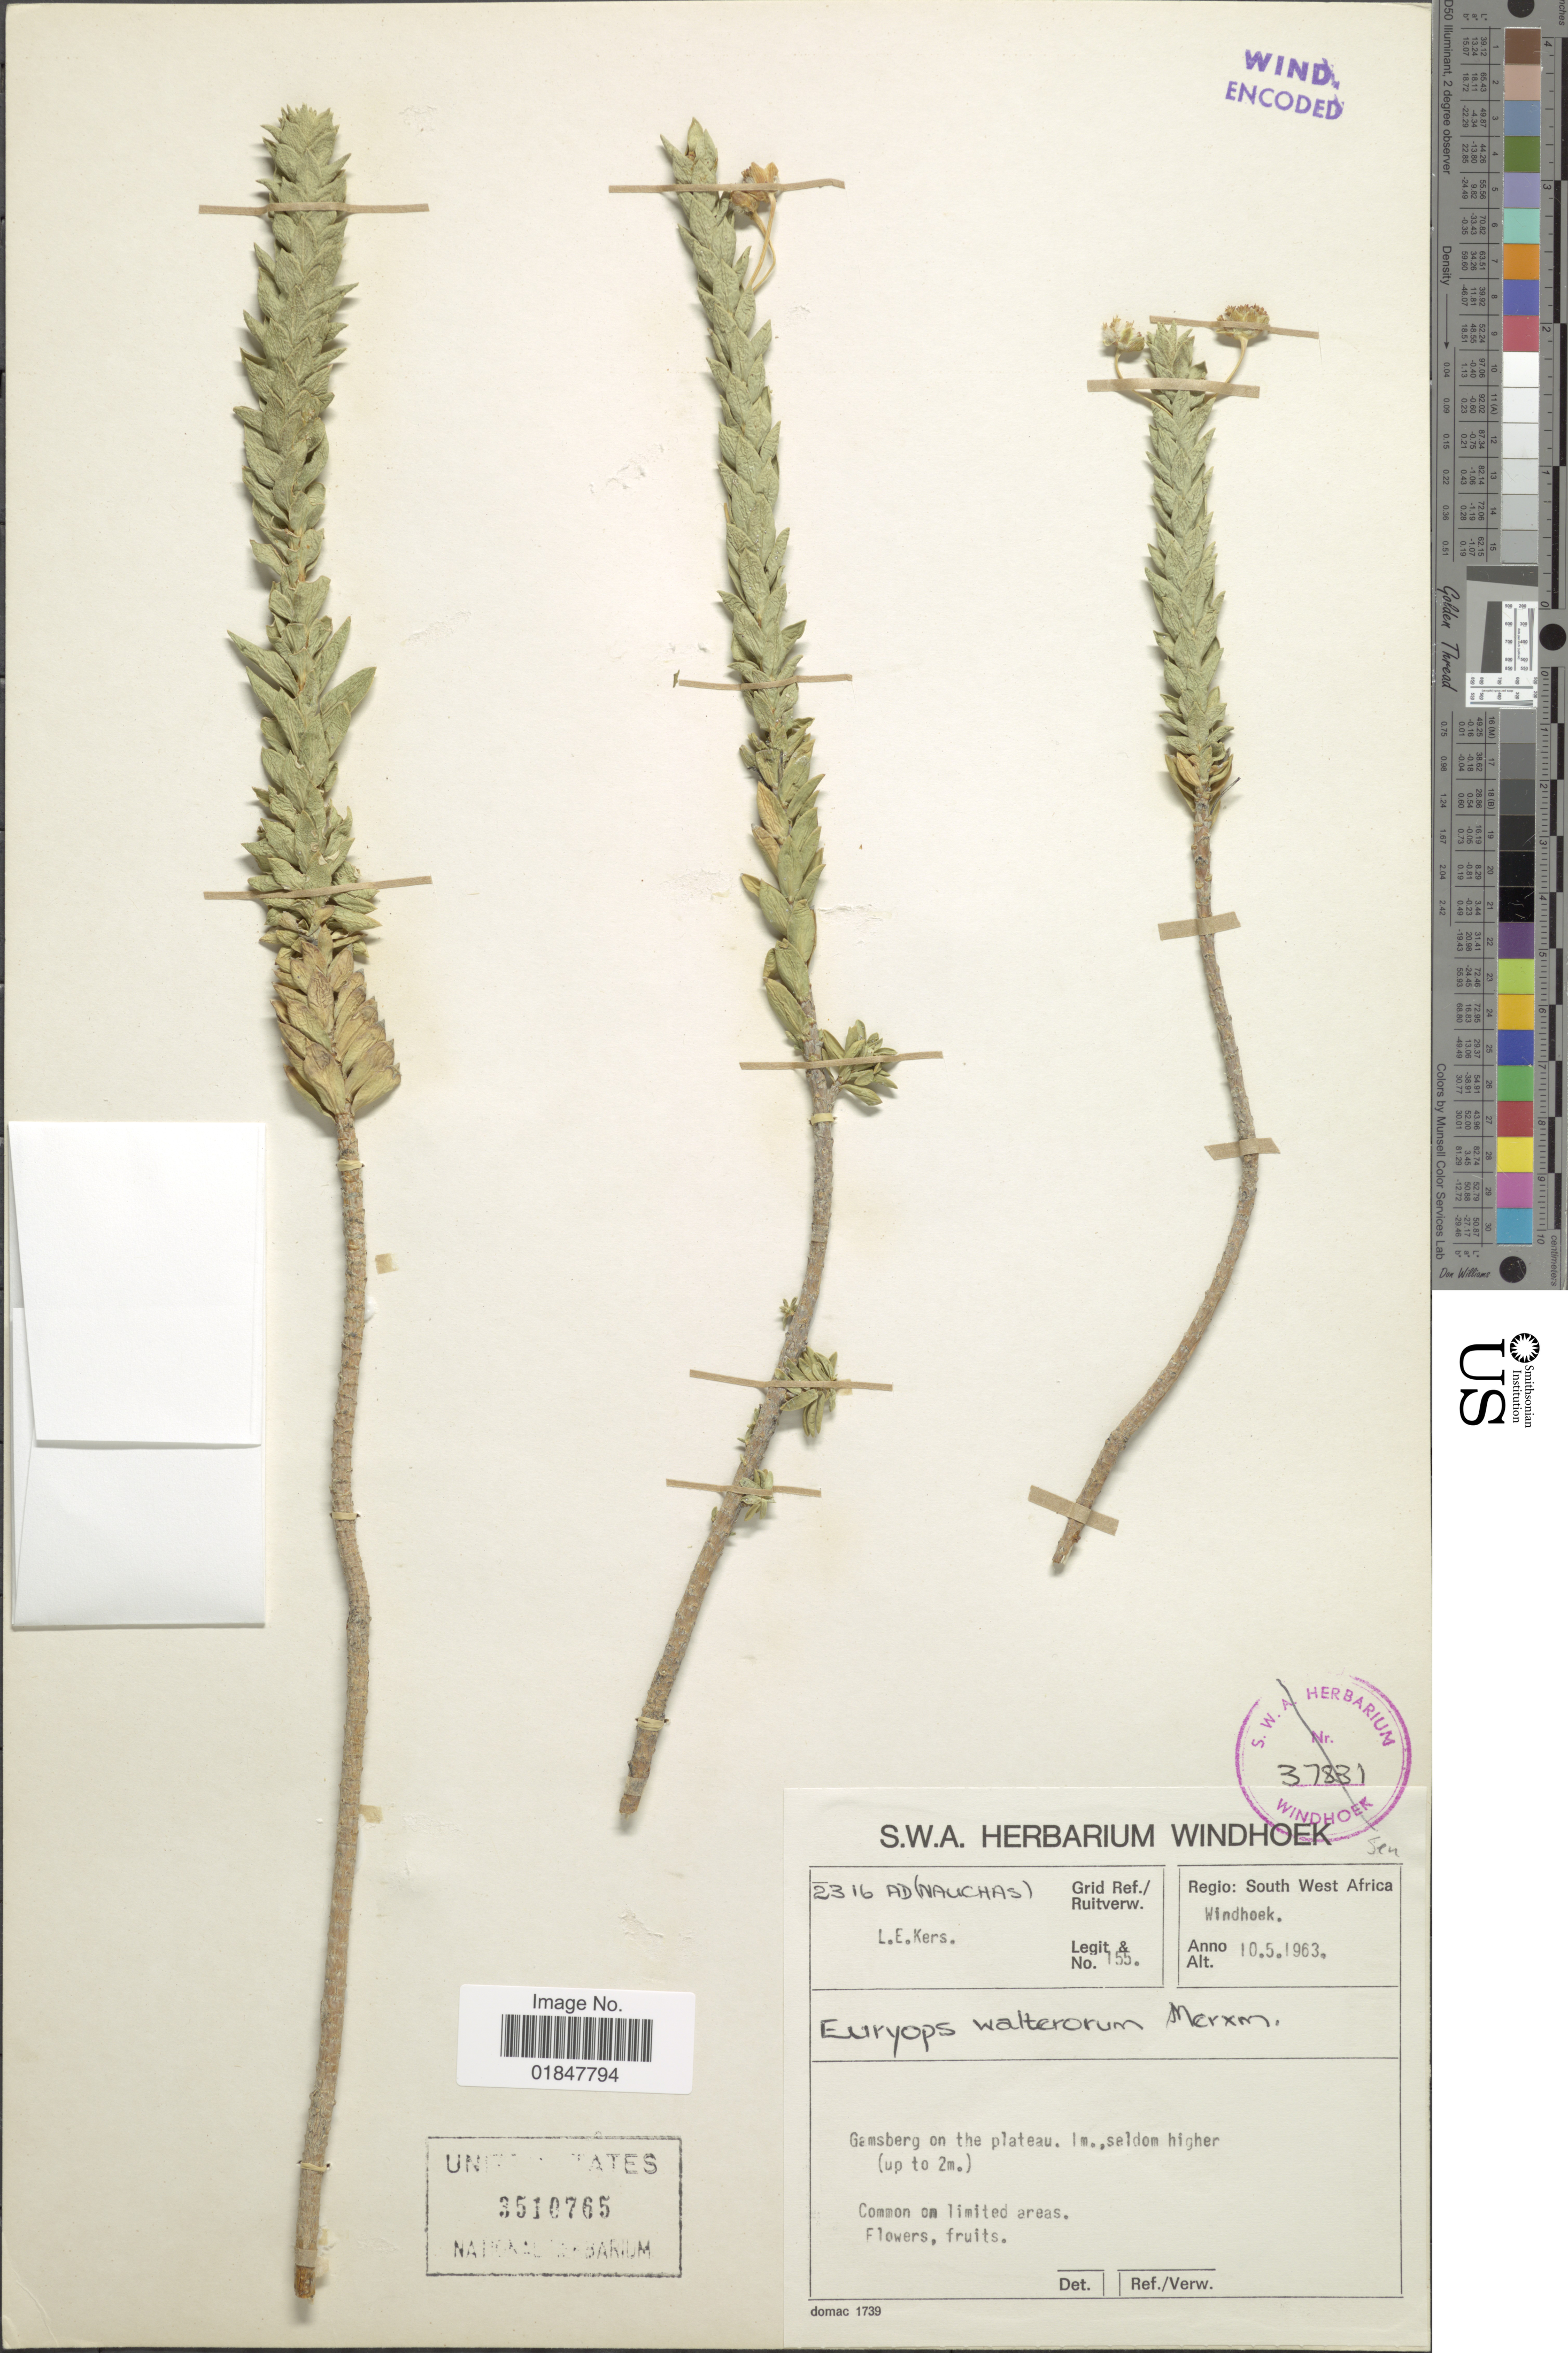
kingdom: Plantae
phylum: Tracheophyta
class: Magnoliopsida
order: Asterales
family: Asteraceae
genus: Euryops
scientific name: Euryops walterorum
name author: Merxm.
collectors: L. E. Kers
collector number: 155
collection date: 1963-05-10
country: Namibia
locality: South West Africa, Windhoek, Gamsberg on the plateau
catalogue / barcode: US 3510765